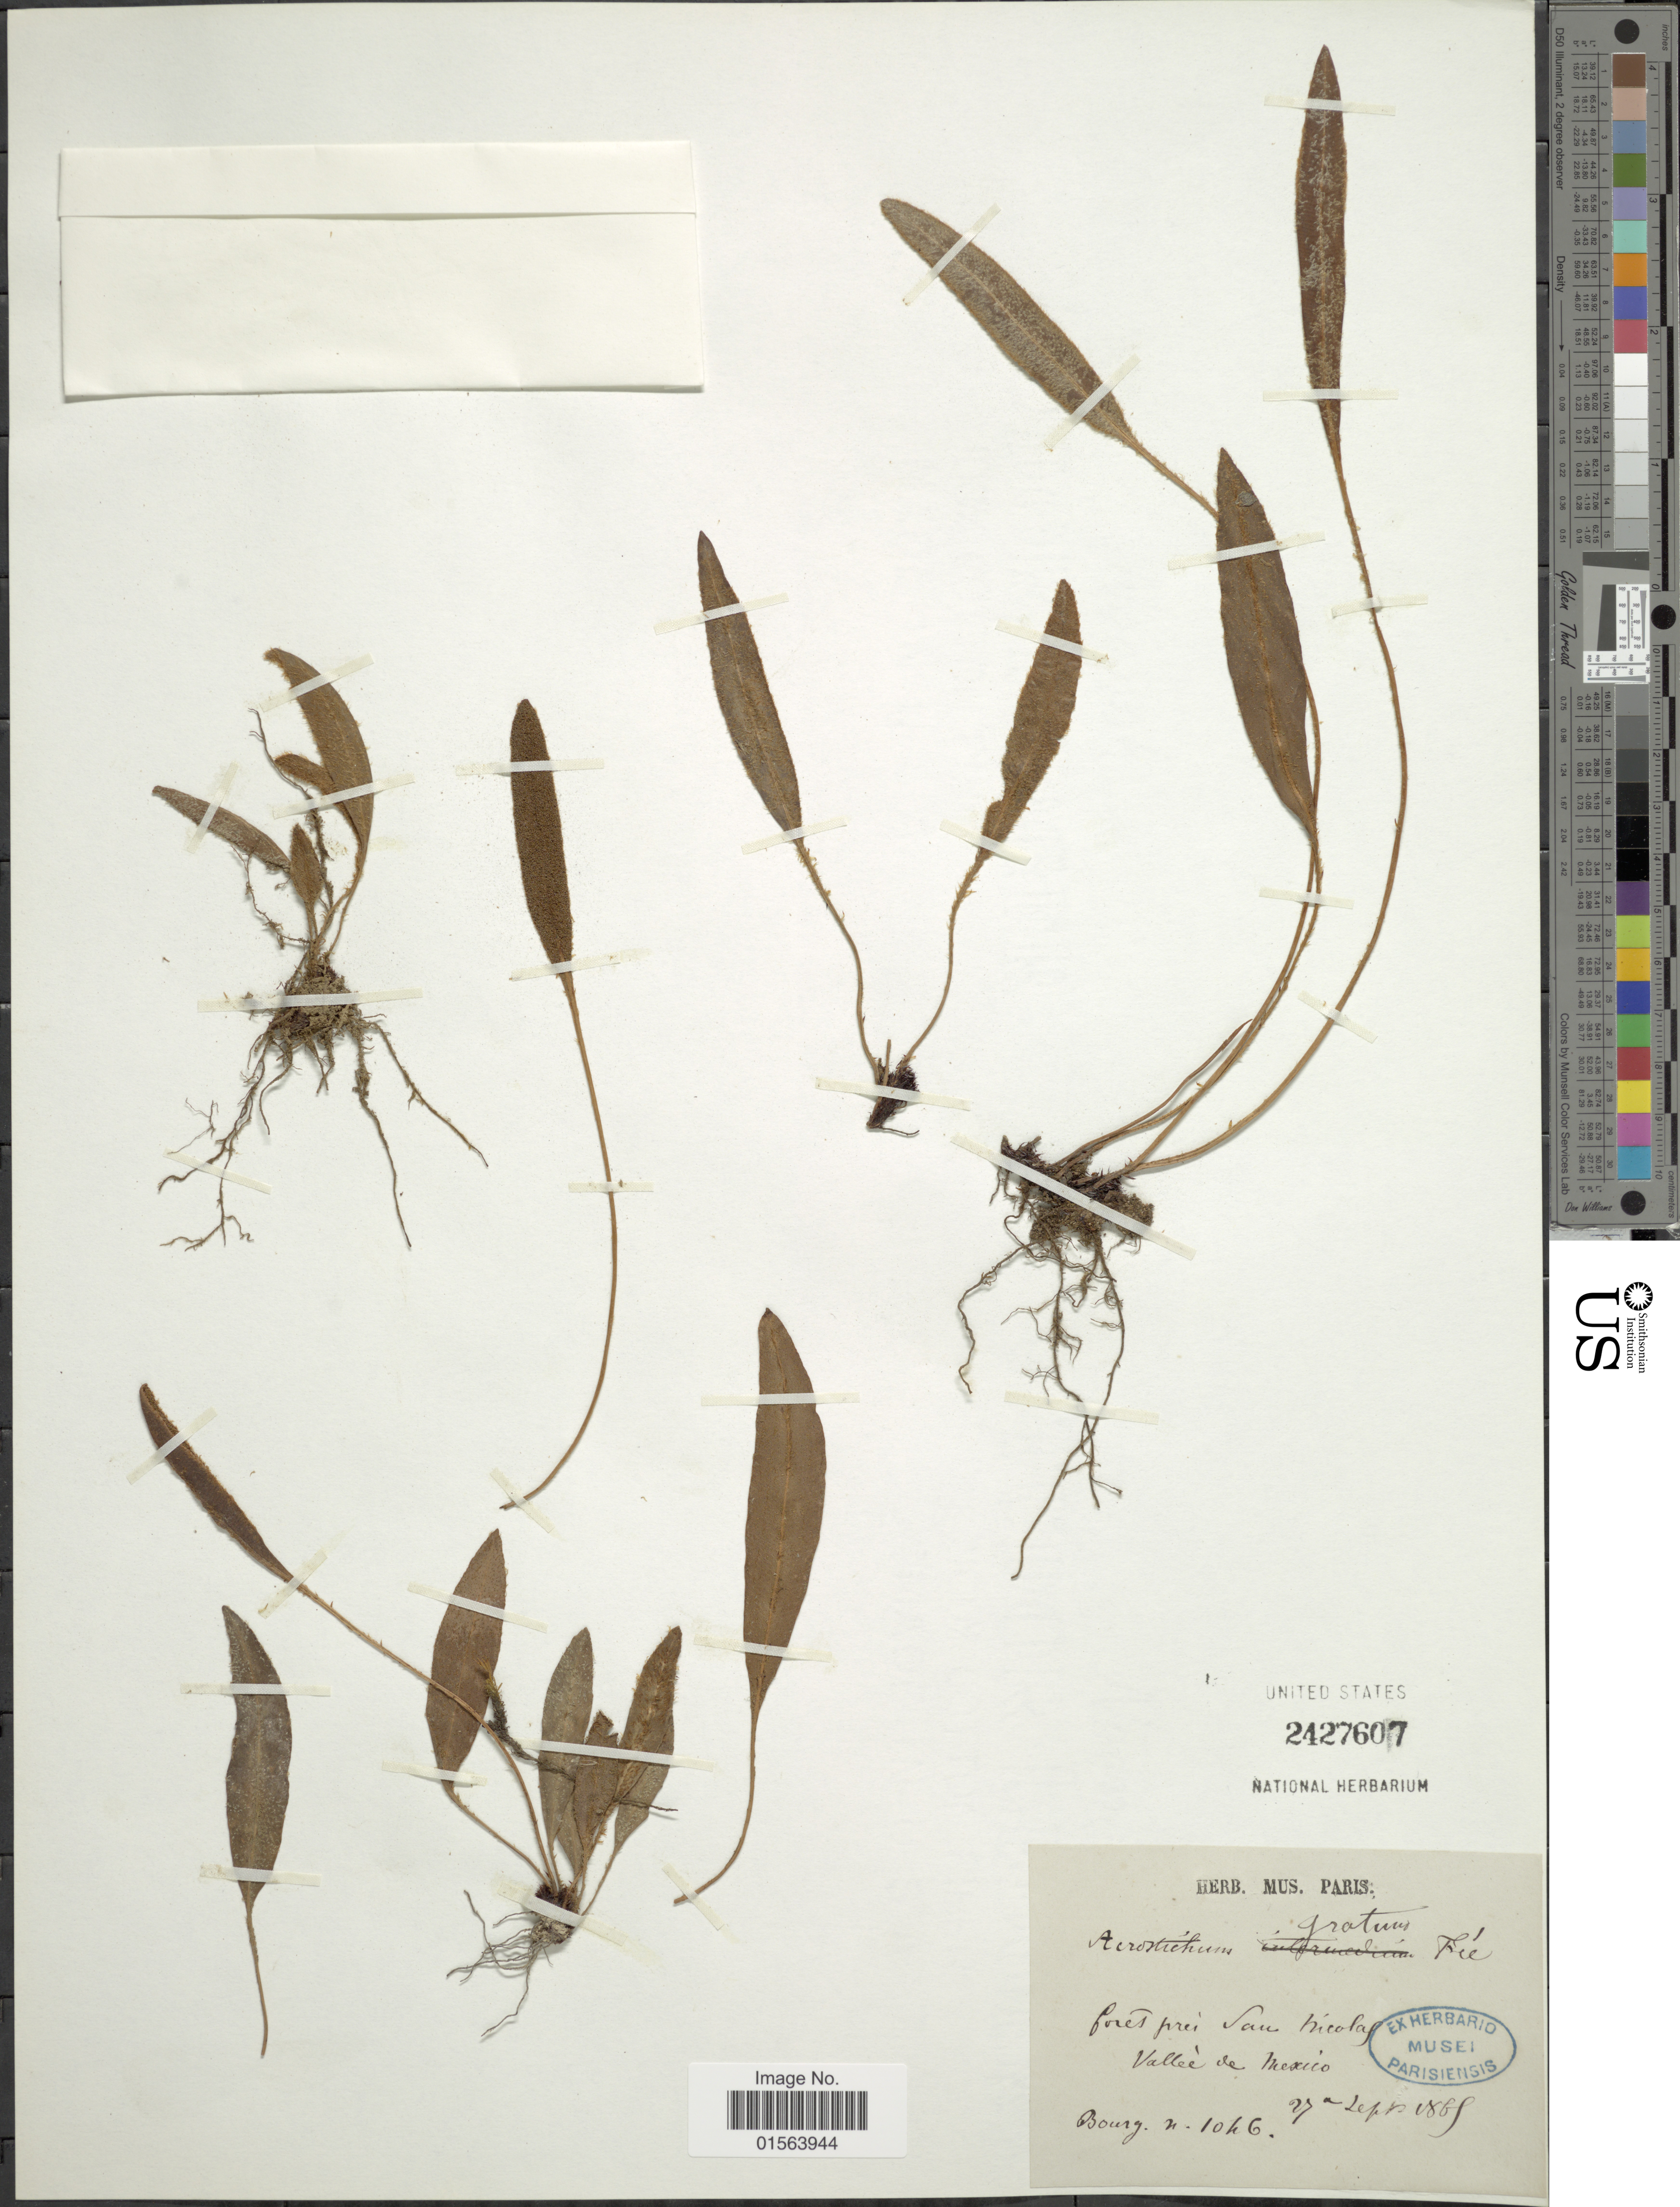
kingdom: Plantae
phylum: Tracheophyta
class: Polypodiopsida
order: Polypodiales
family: Dryopteridaceae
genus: Elaphoglossum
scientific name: Elaphoglossum gratum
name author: (Fée) T. Moore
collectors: Bourg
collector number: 1046*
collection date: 1889-09-27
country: Mexico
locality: Fores pres San Nicolas, Vallee de Mexico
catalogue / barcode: US 2427607